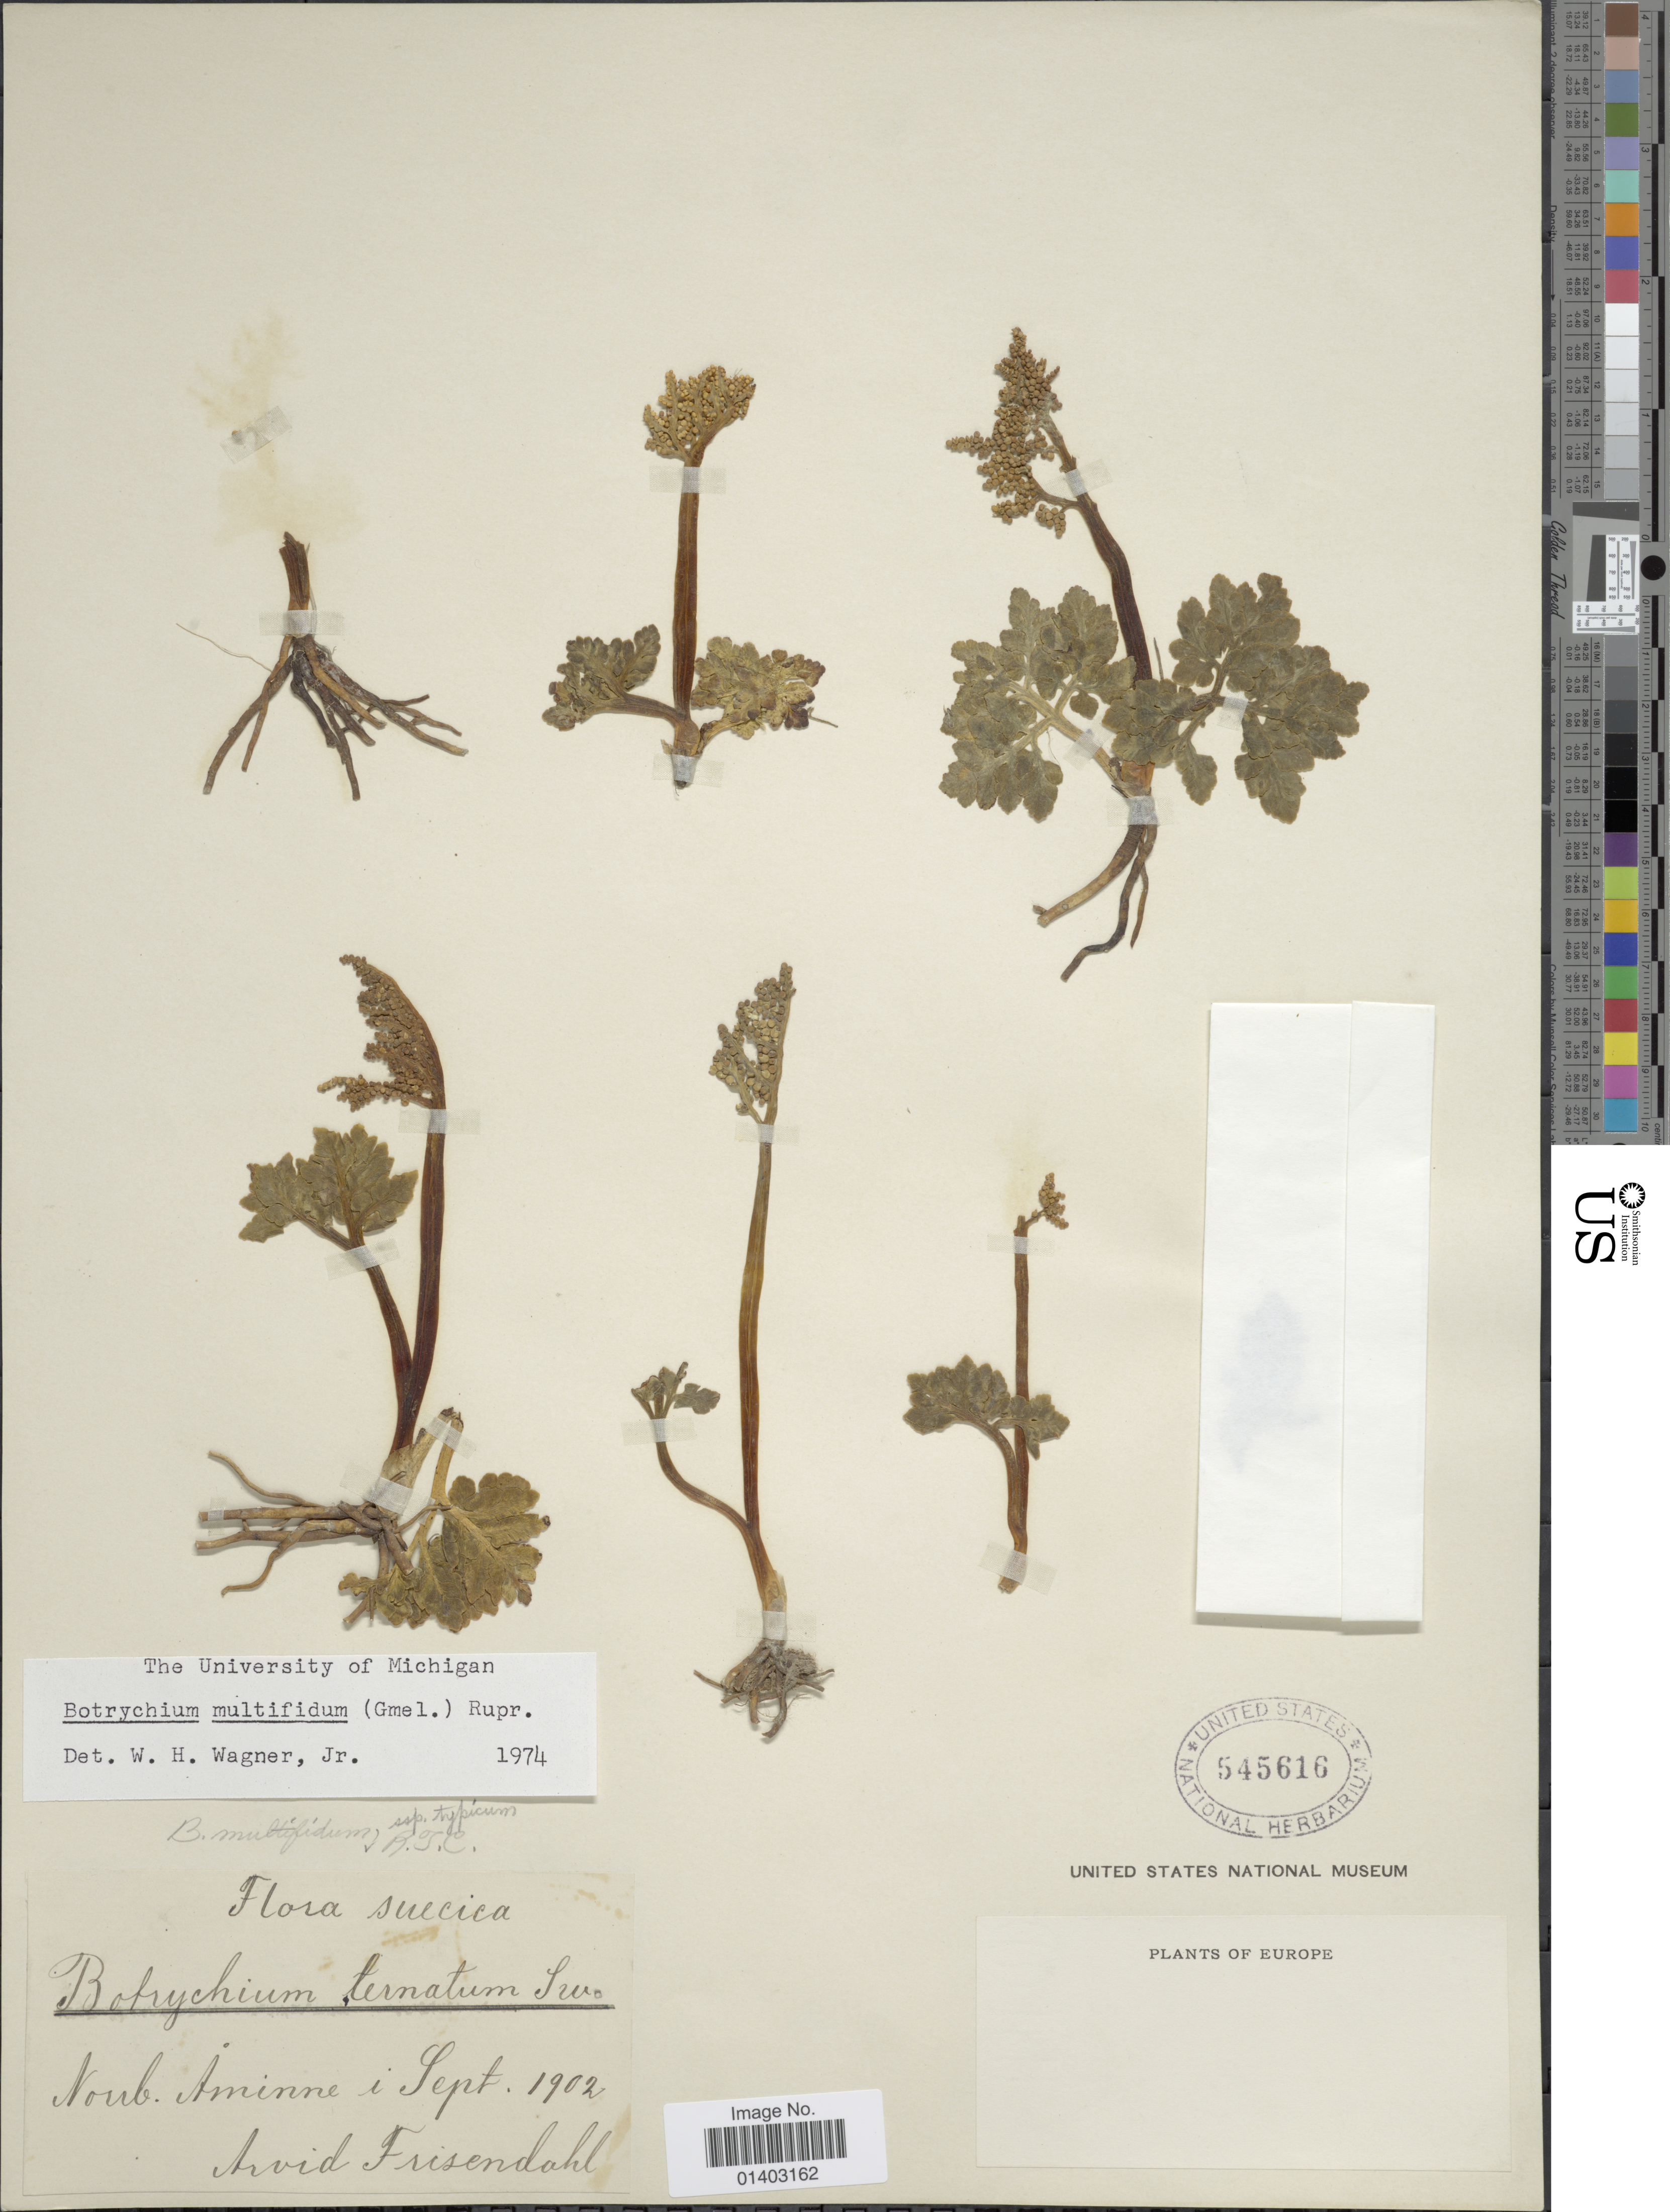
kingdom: Plantae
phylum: Tracheophyta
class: Polypodiopsida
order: Ophioglossales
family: Ophioglossaceae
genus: Botrychium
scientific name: Botrychium multifidum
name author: (J.F. Gmel.) Rupr.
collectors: A. Frisendahl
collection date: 1902-09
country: Sweden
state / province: Norrbotten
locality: Åminne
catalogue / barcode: US 545616